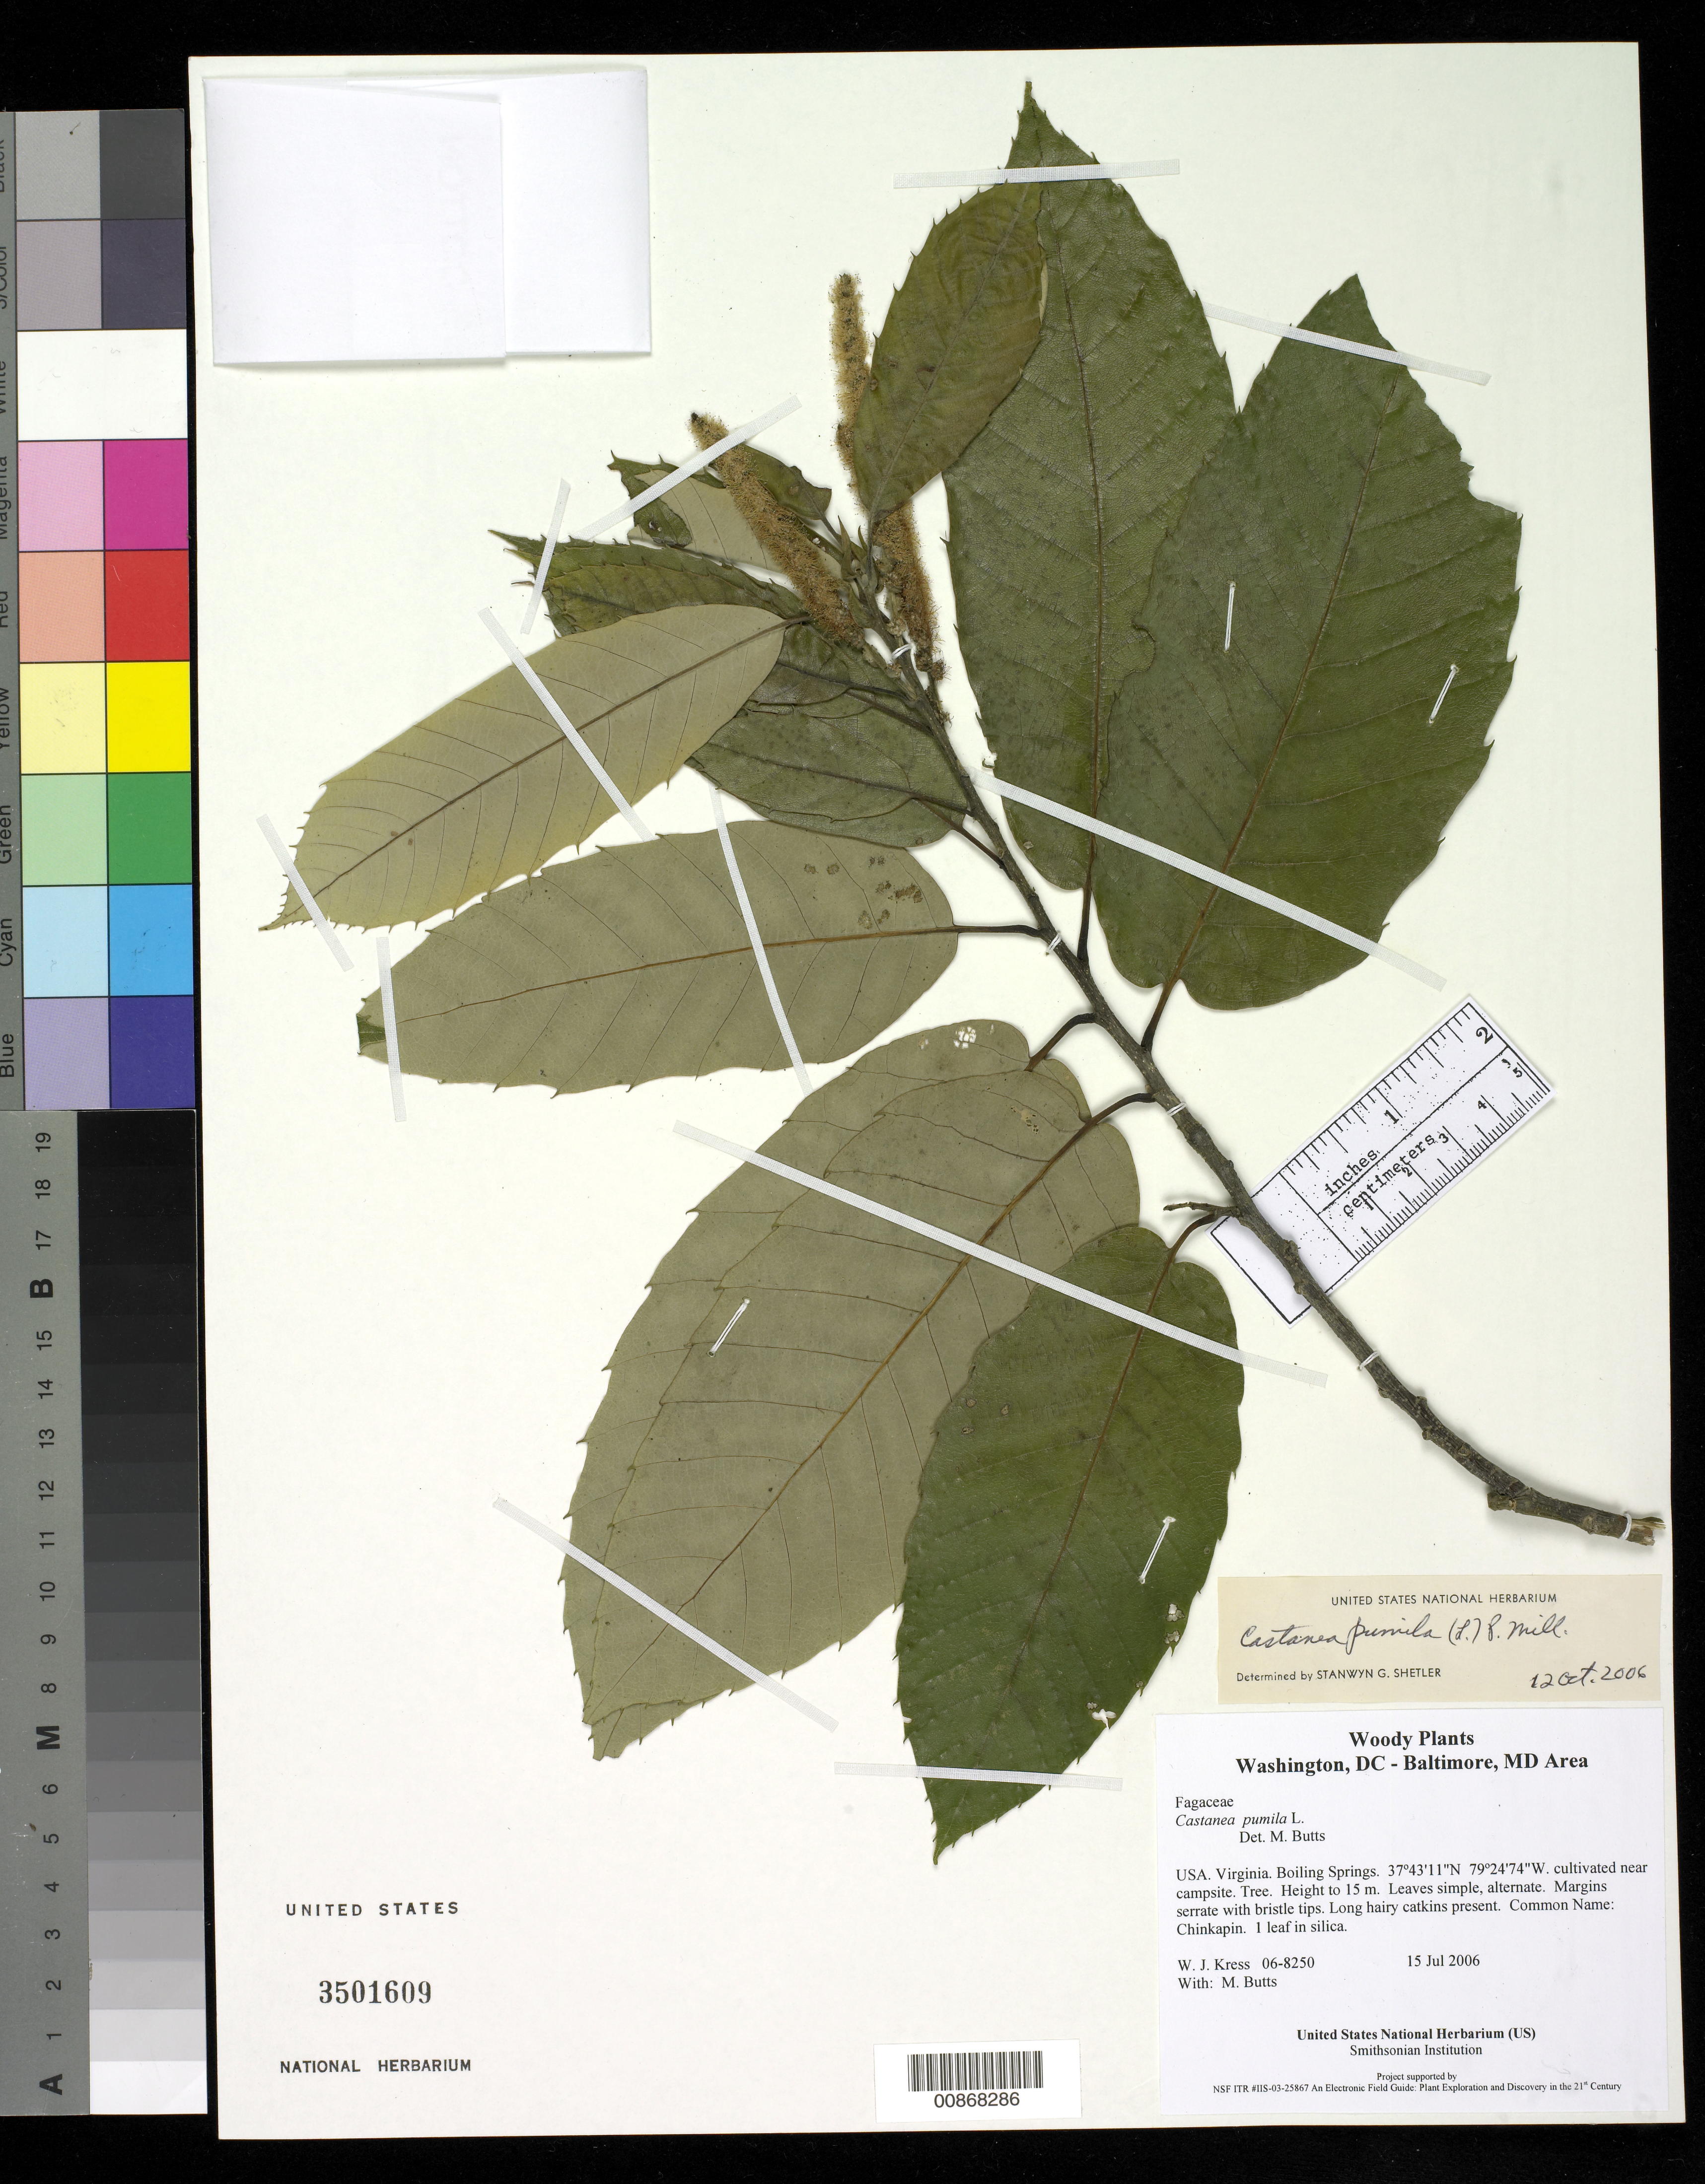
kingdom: Plantae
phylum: Tracheophyta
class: Magnoliopsida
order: Fagales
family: Fagaceae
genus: Castanea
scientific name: Castanea pumila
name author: (L.) Mill.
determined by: Shetler, Stanwyn G., (US), NMNH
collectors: W. J. Kress & M. B. Butts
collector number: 06-8250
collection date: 2006-07-15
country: United States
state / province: Virginia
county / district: Bath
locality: Boiling Springs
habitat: cultivated near campsite.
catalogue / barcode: US 3501609